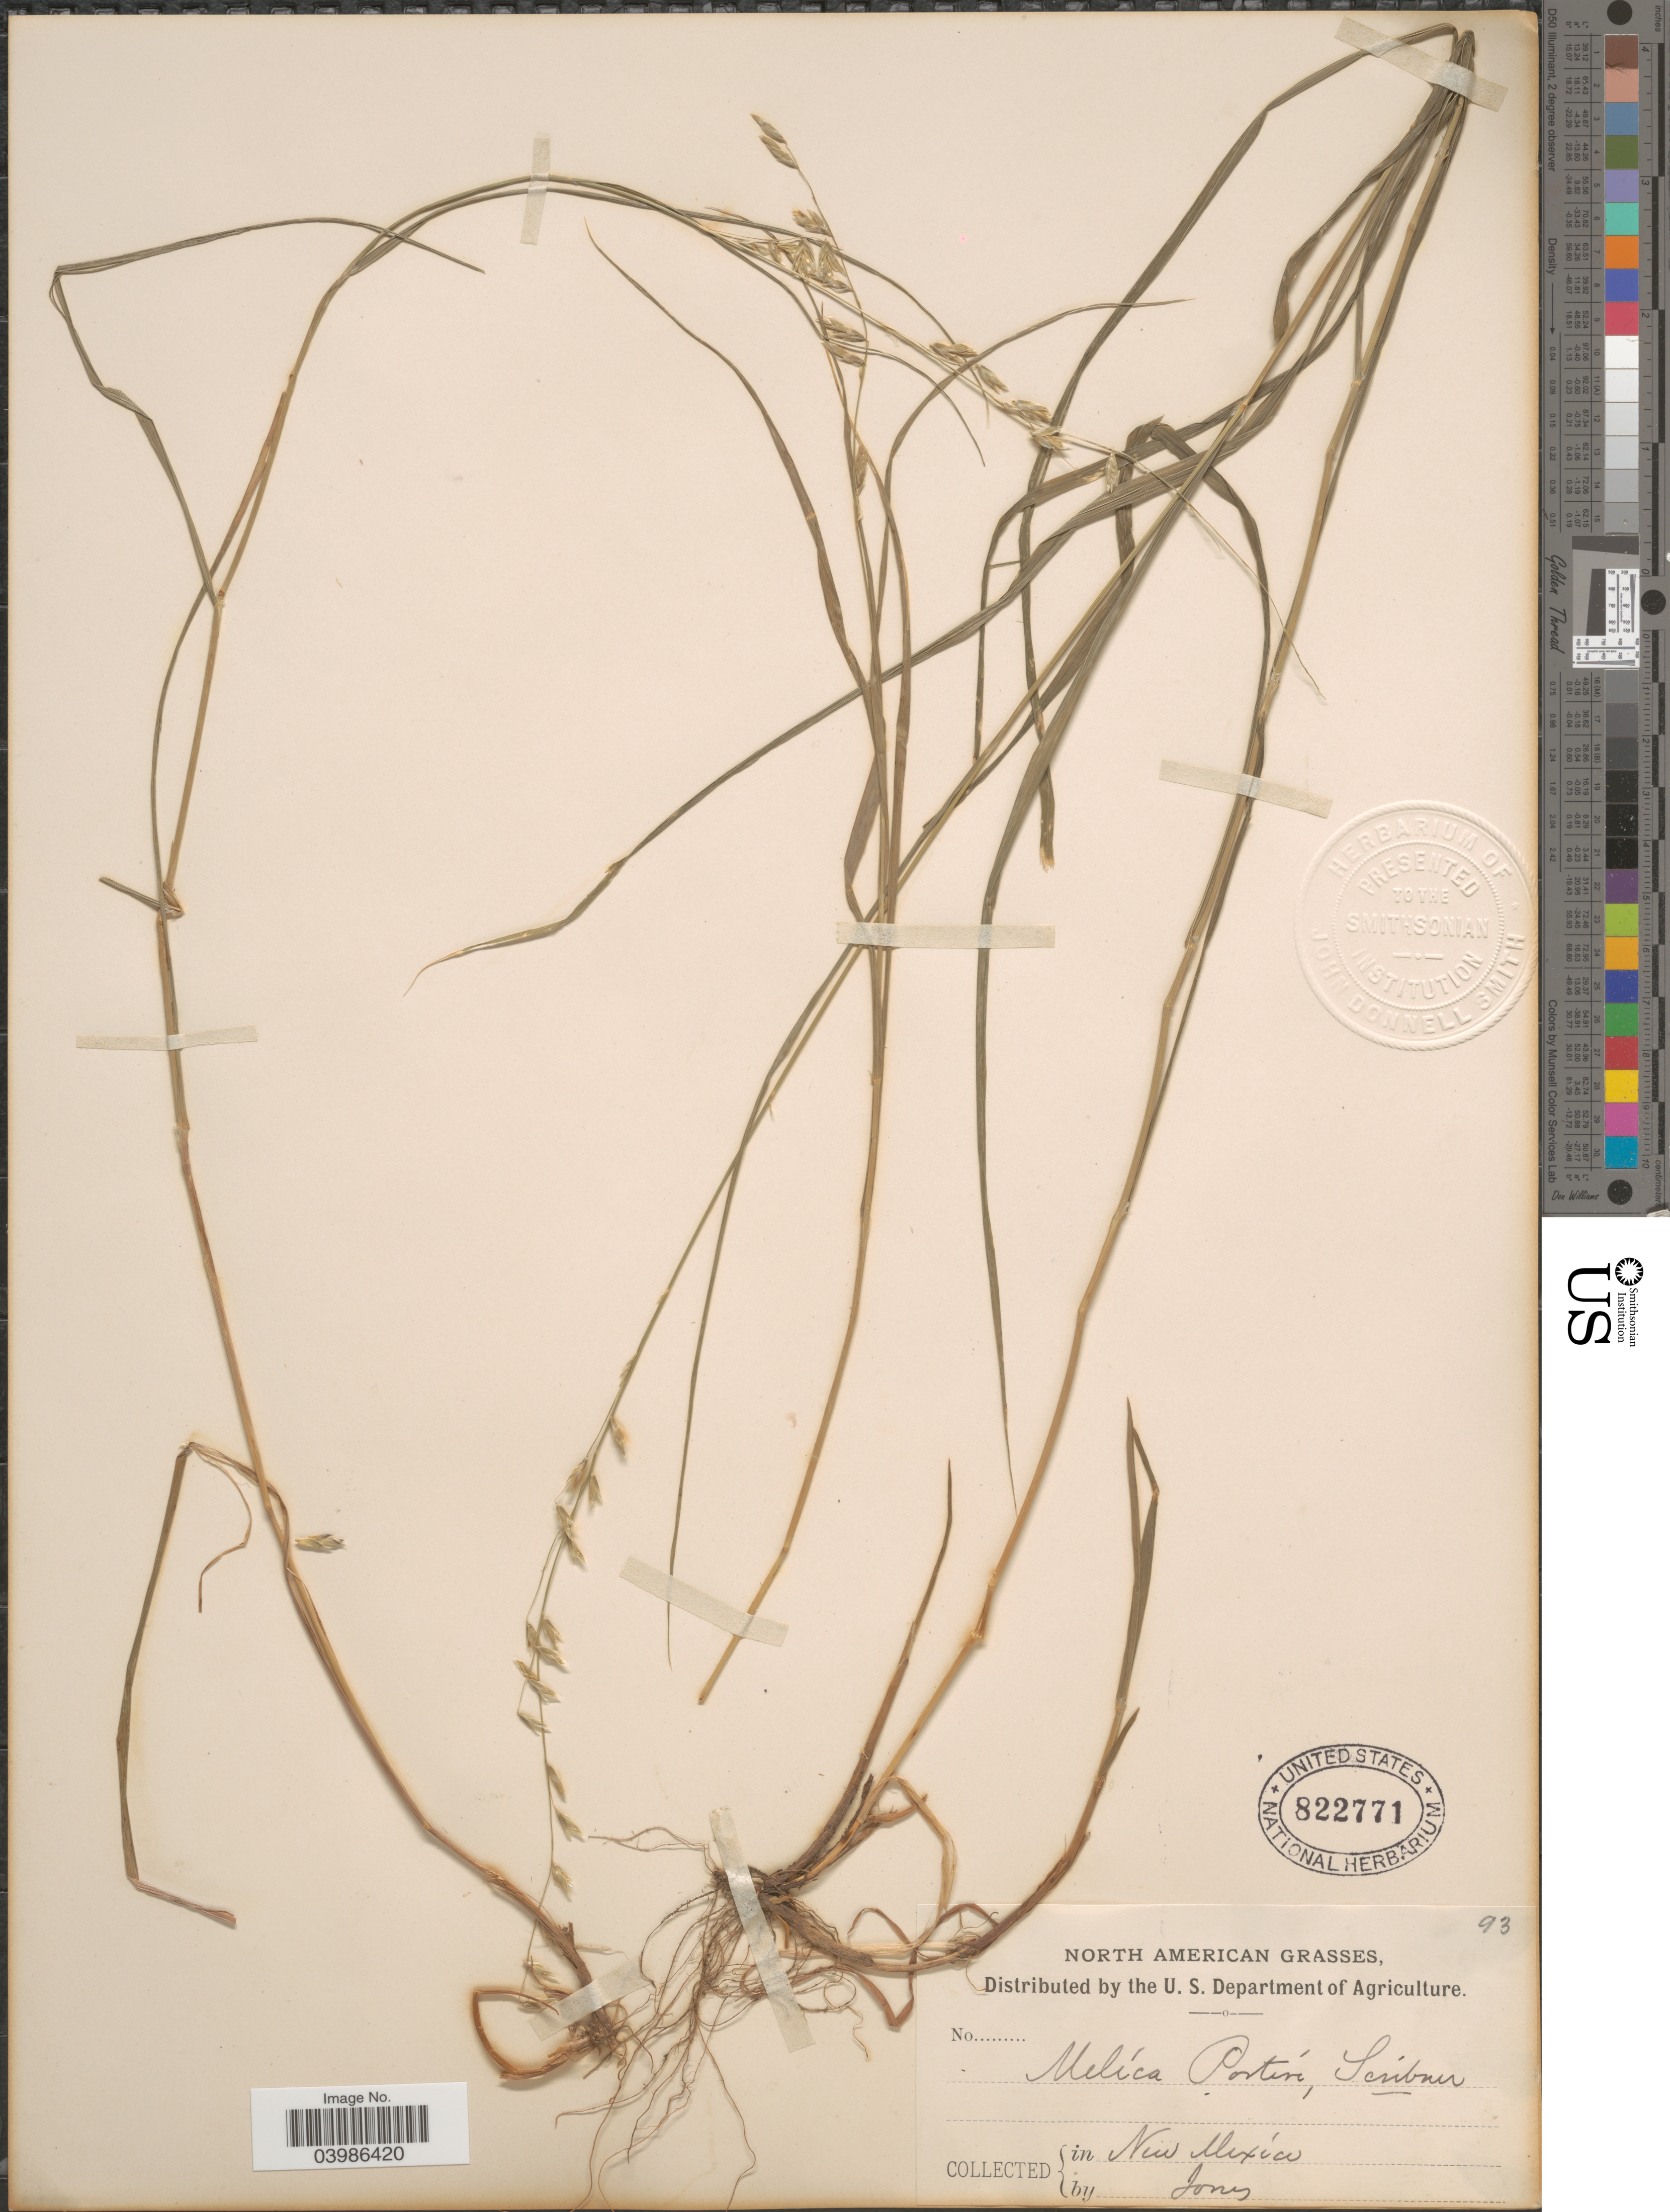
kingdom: Plantae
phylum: Tracheophyta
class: Liliopsida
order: Poales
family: Poaceae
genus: Melica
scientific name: Melica porteri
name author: Scribn.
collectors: -- Jones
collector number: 93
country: United States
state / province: New Mexico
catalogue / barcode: US 822771